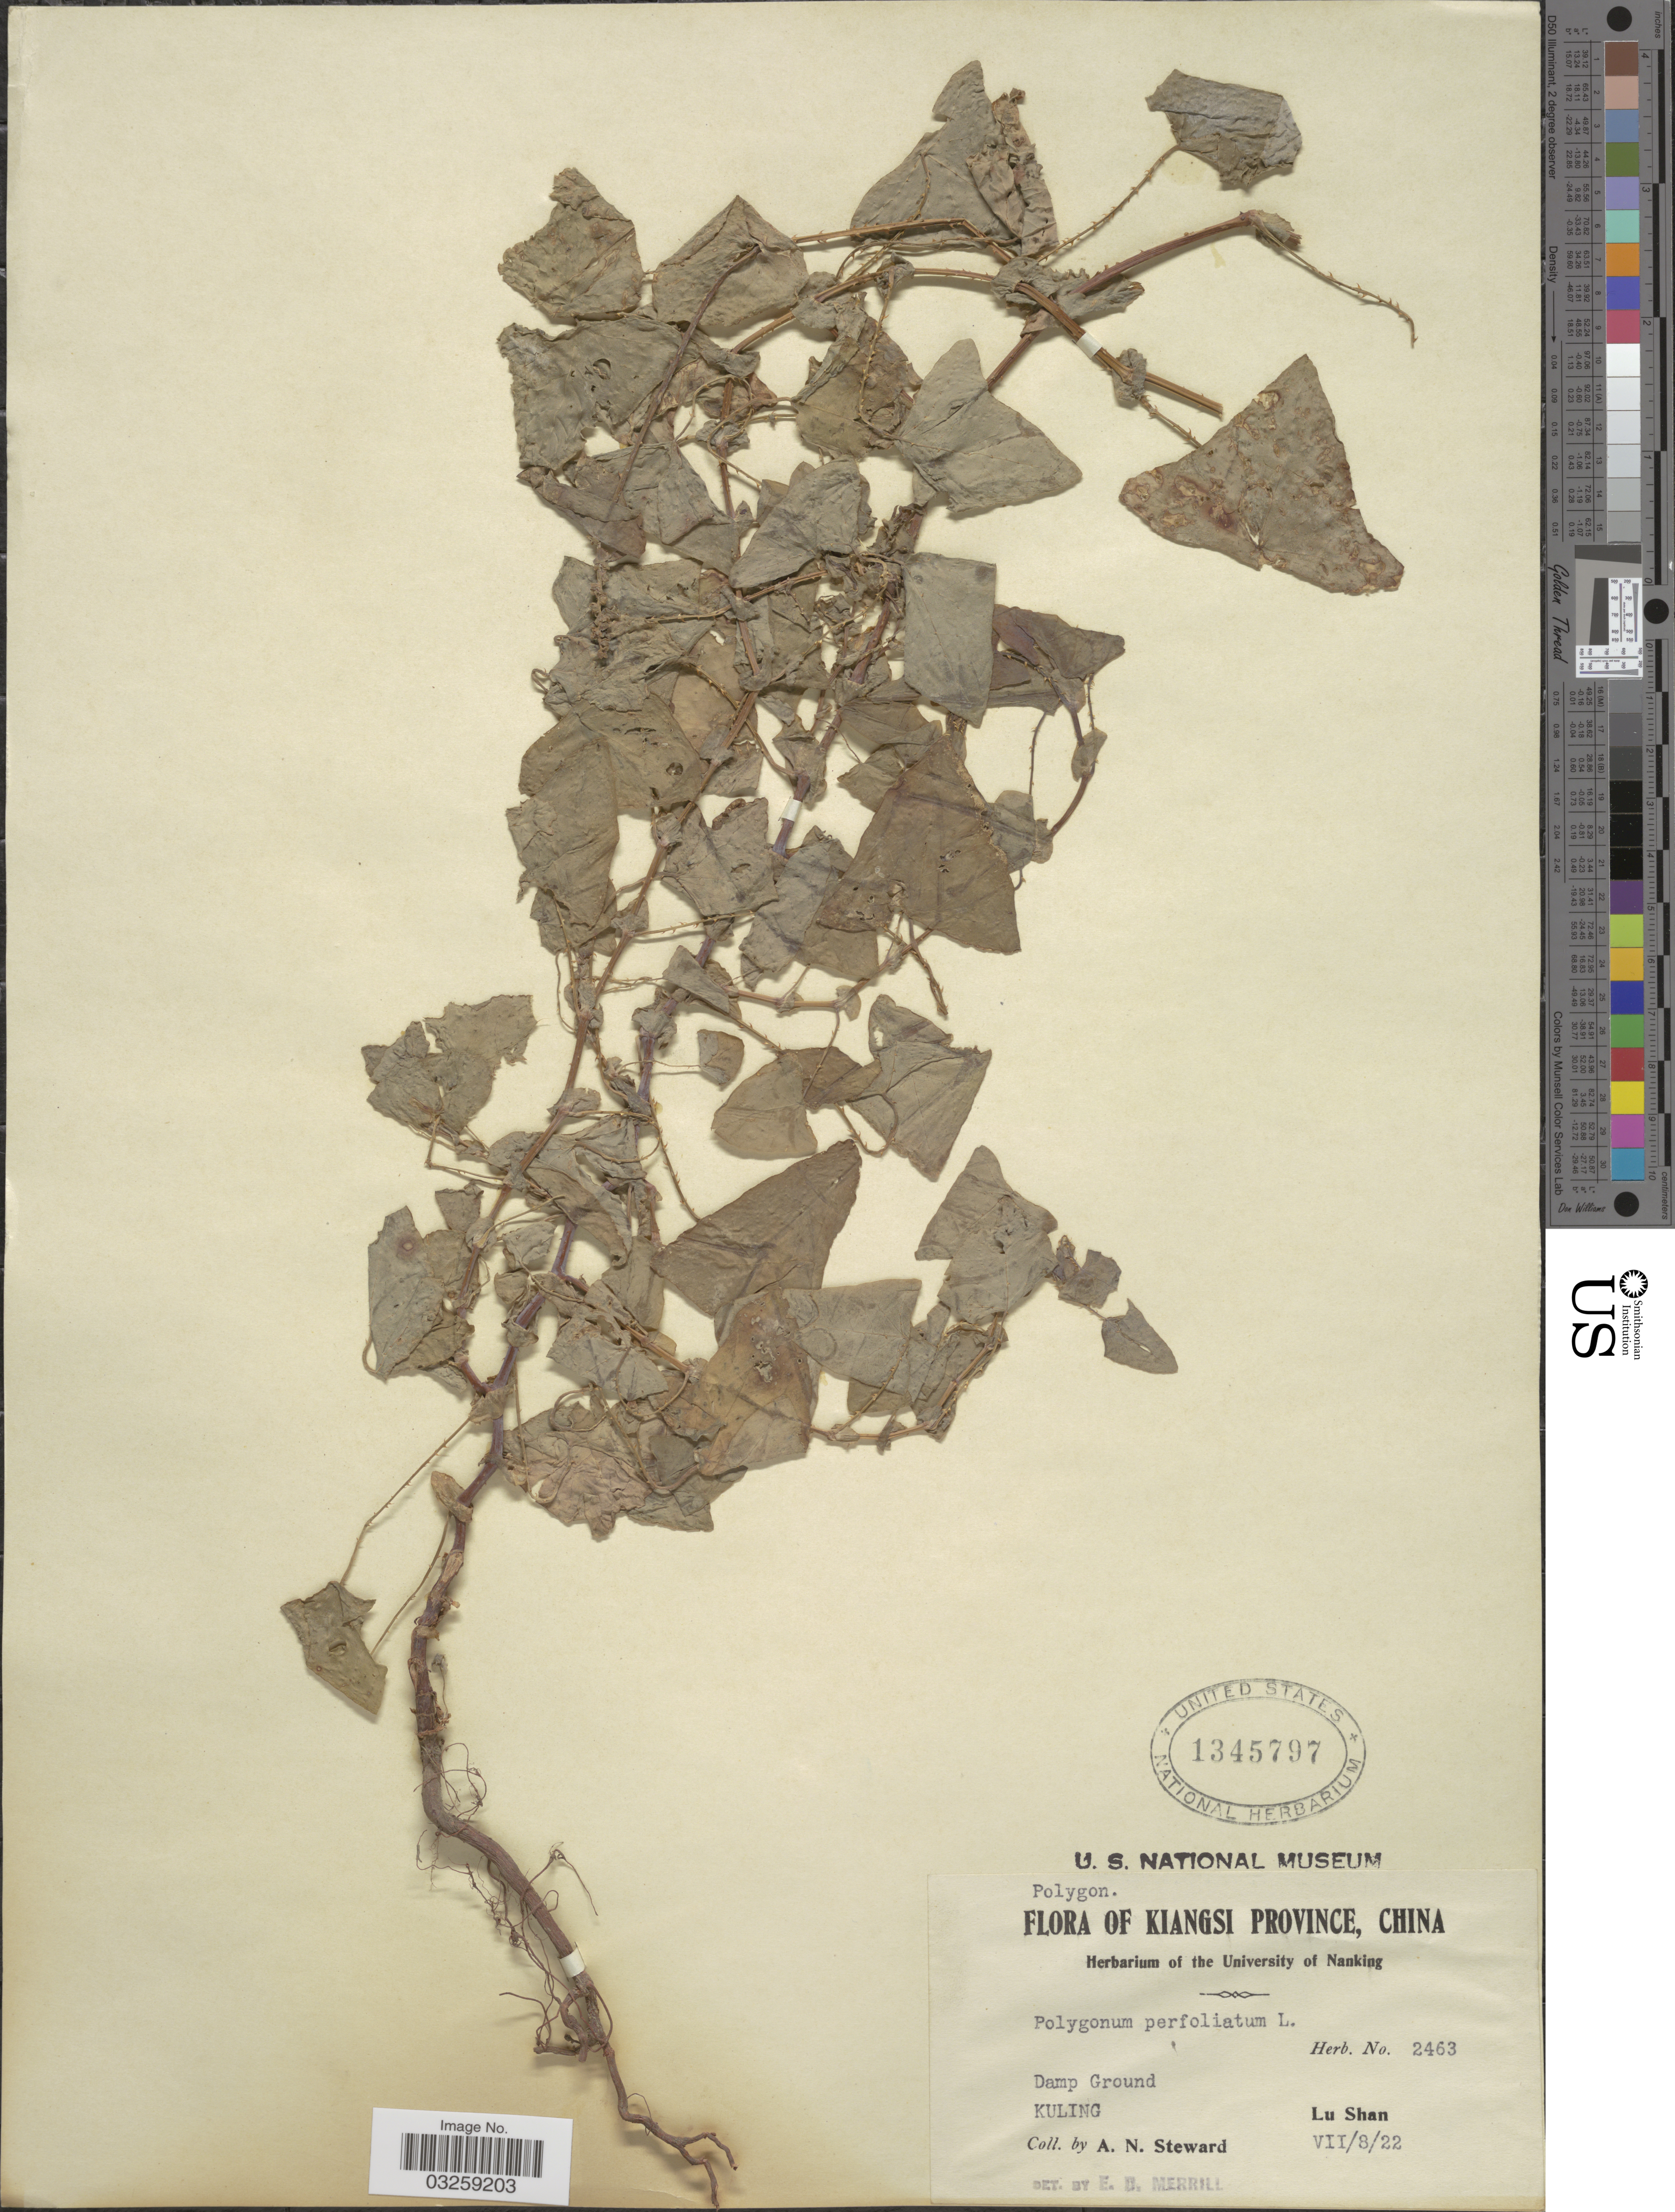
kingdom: Plantae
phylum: Tracheophyta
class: Magnoliopsida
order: Caryophyllales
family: Polygonaceae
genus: Polygonum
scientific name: Polygonum perfoliatum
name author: L.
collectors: A. N. Steward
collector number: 2463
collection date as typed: Transcribed d/m/y: 8/7/22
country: China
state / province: Jiangxi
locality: Kiangsi Province. Kuling. Lu Shan.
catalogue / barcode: US 1345797